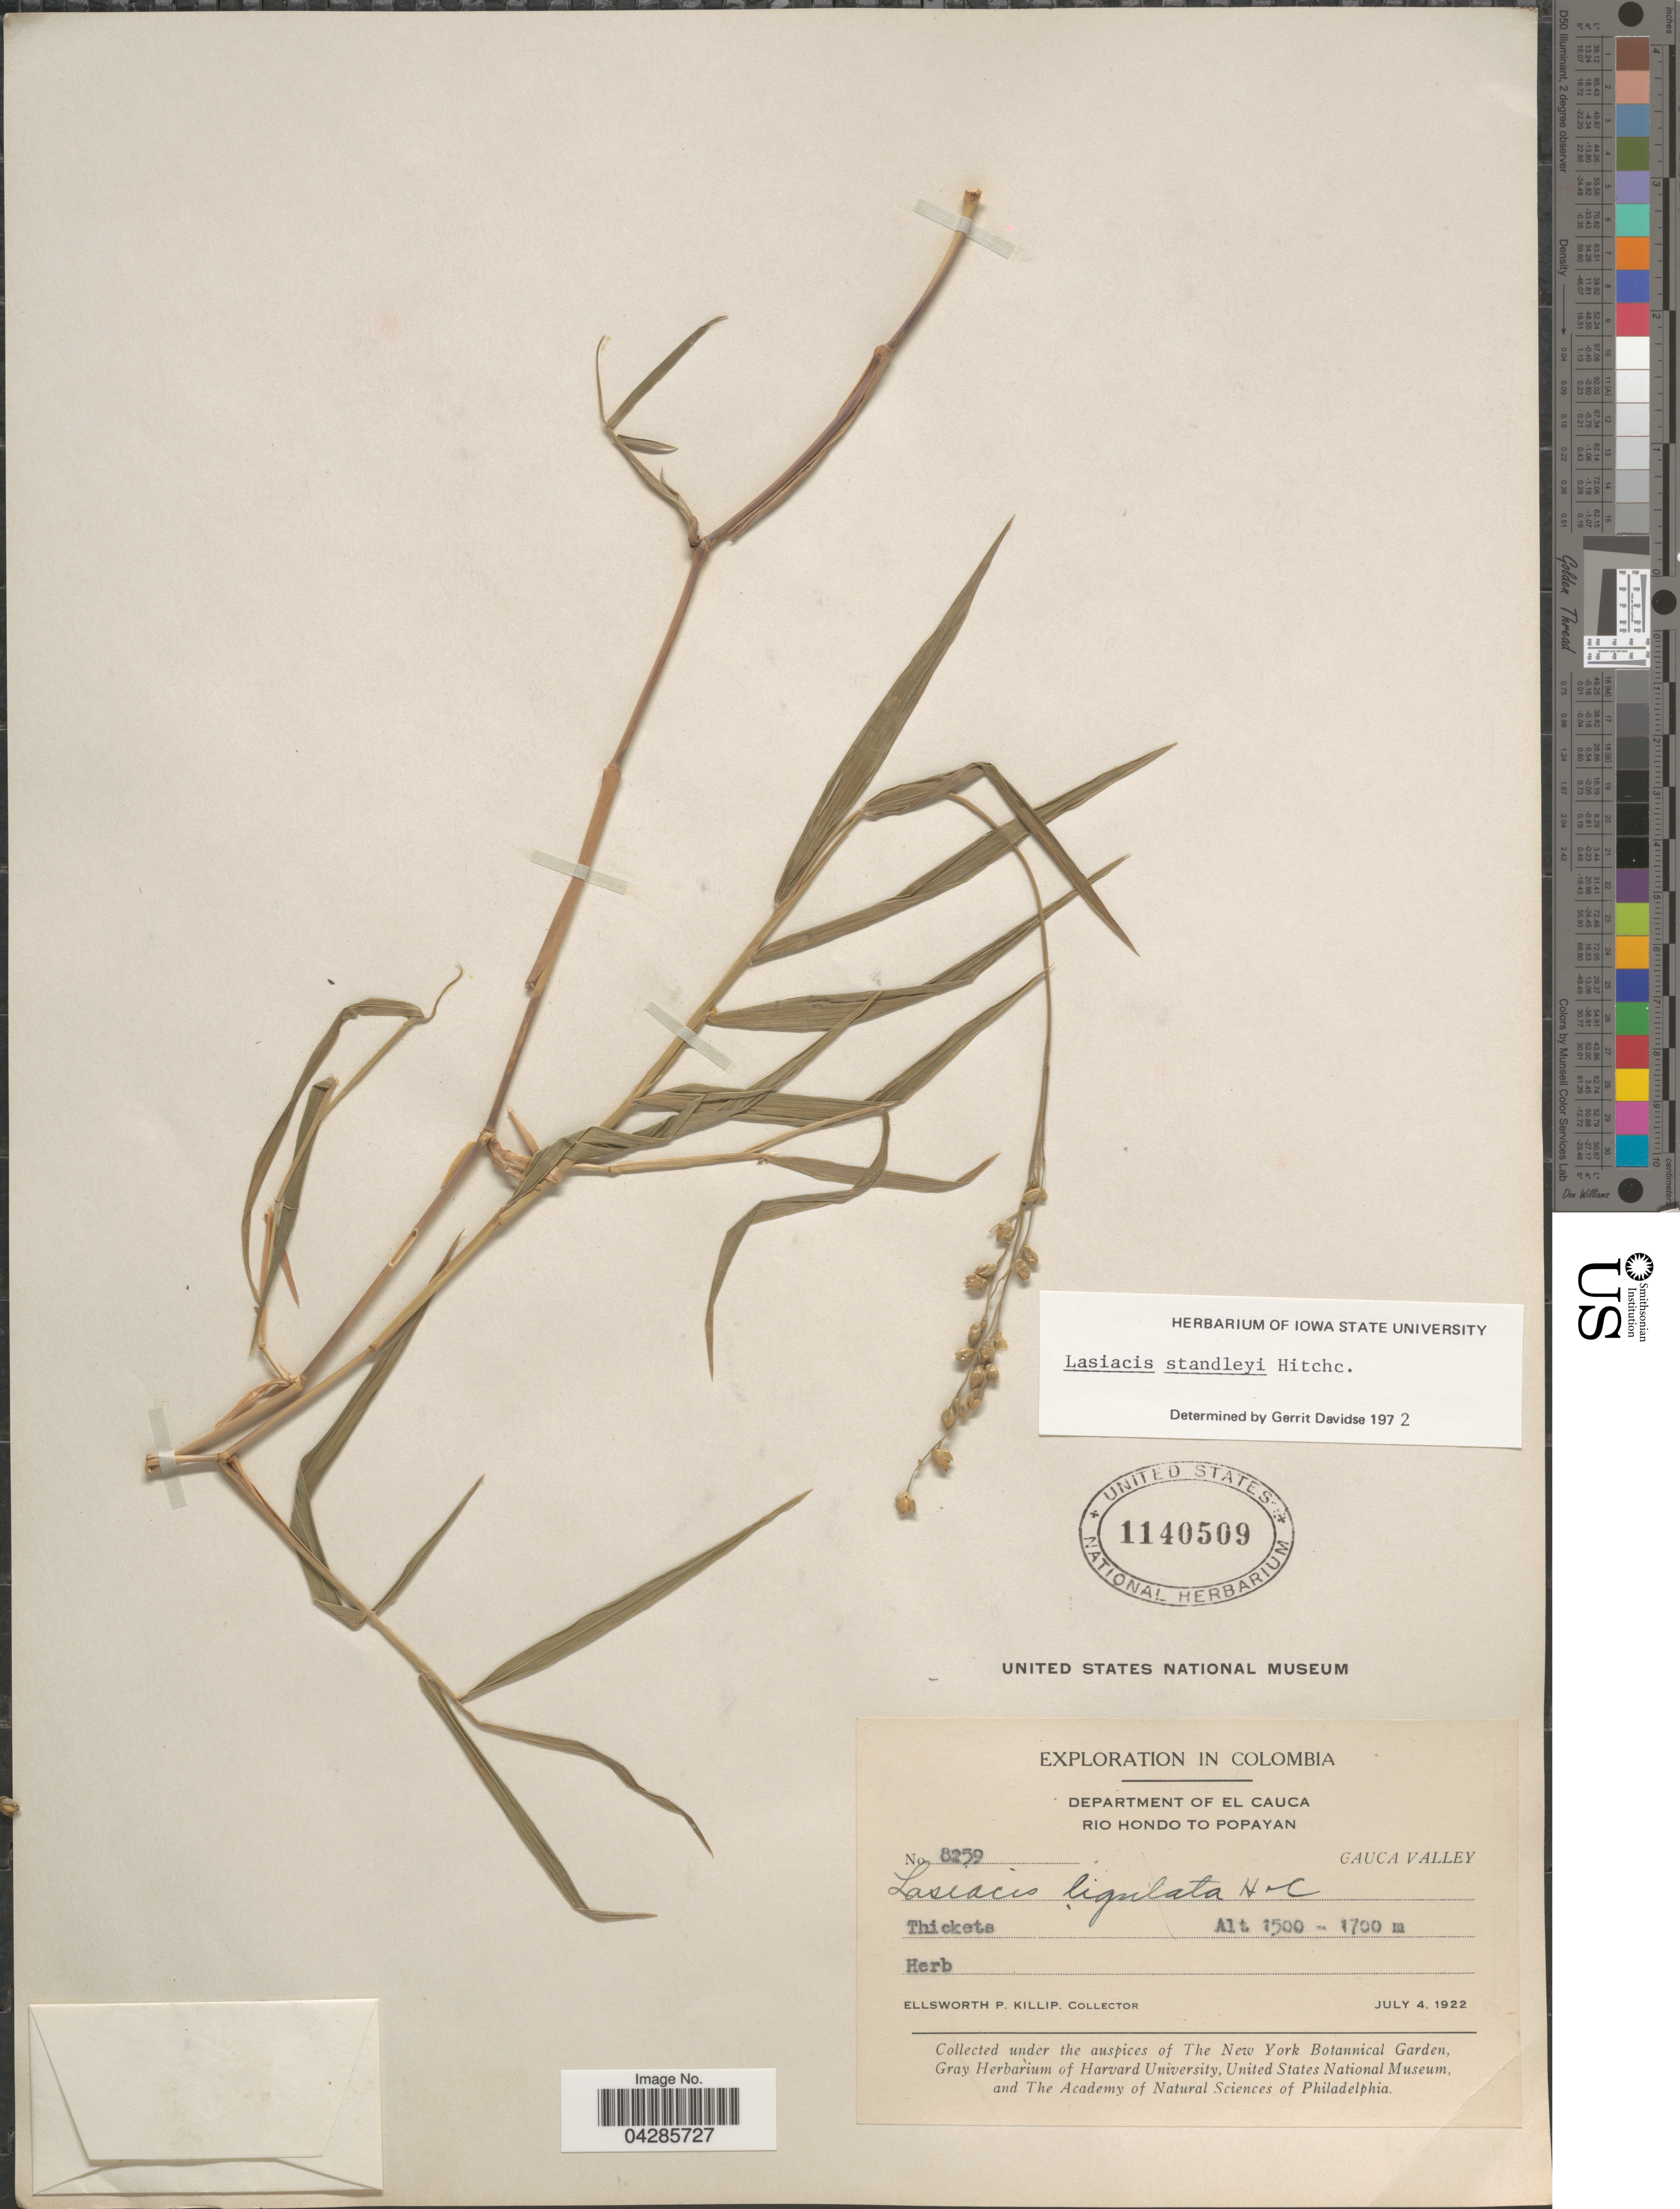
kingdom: Plantae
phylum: Tracheophyta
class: Liliopsida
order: Poales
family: Poaceae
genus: Lasiacis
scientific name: Lasiacis standleyi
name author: Hitchc.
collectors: E. P. Killip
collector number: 8259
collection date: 1922-07-04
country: Colombia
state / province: Cauca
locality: Exploration in Colombia. Department of El Cauca. Rio Hondo to Popayan. Cauca Valley.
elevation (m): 1500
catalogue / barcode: US 1140509